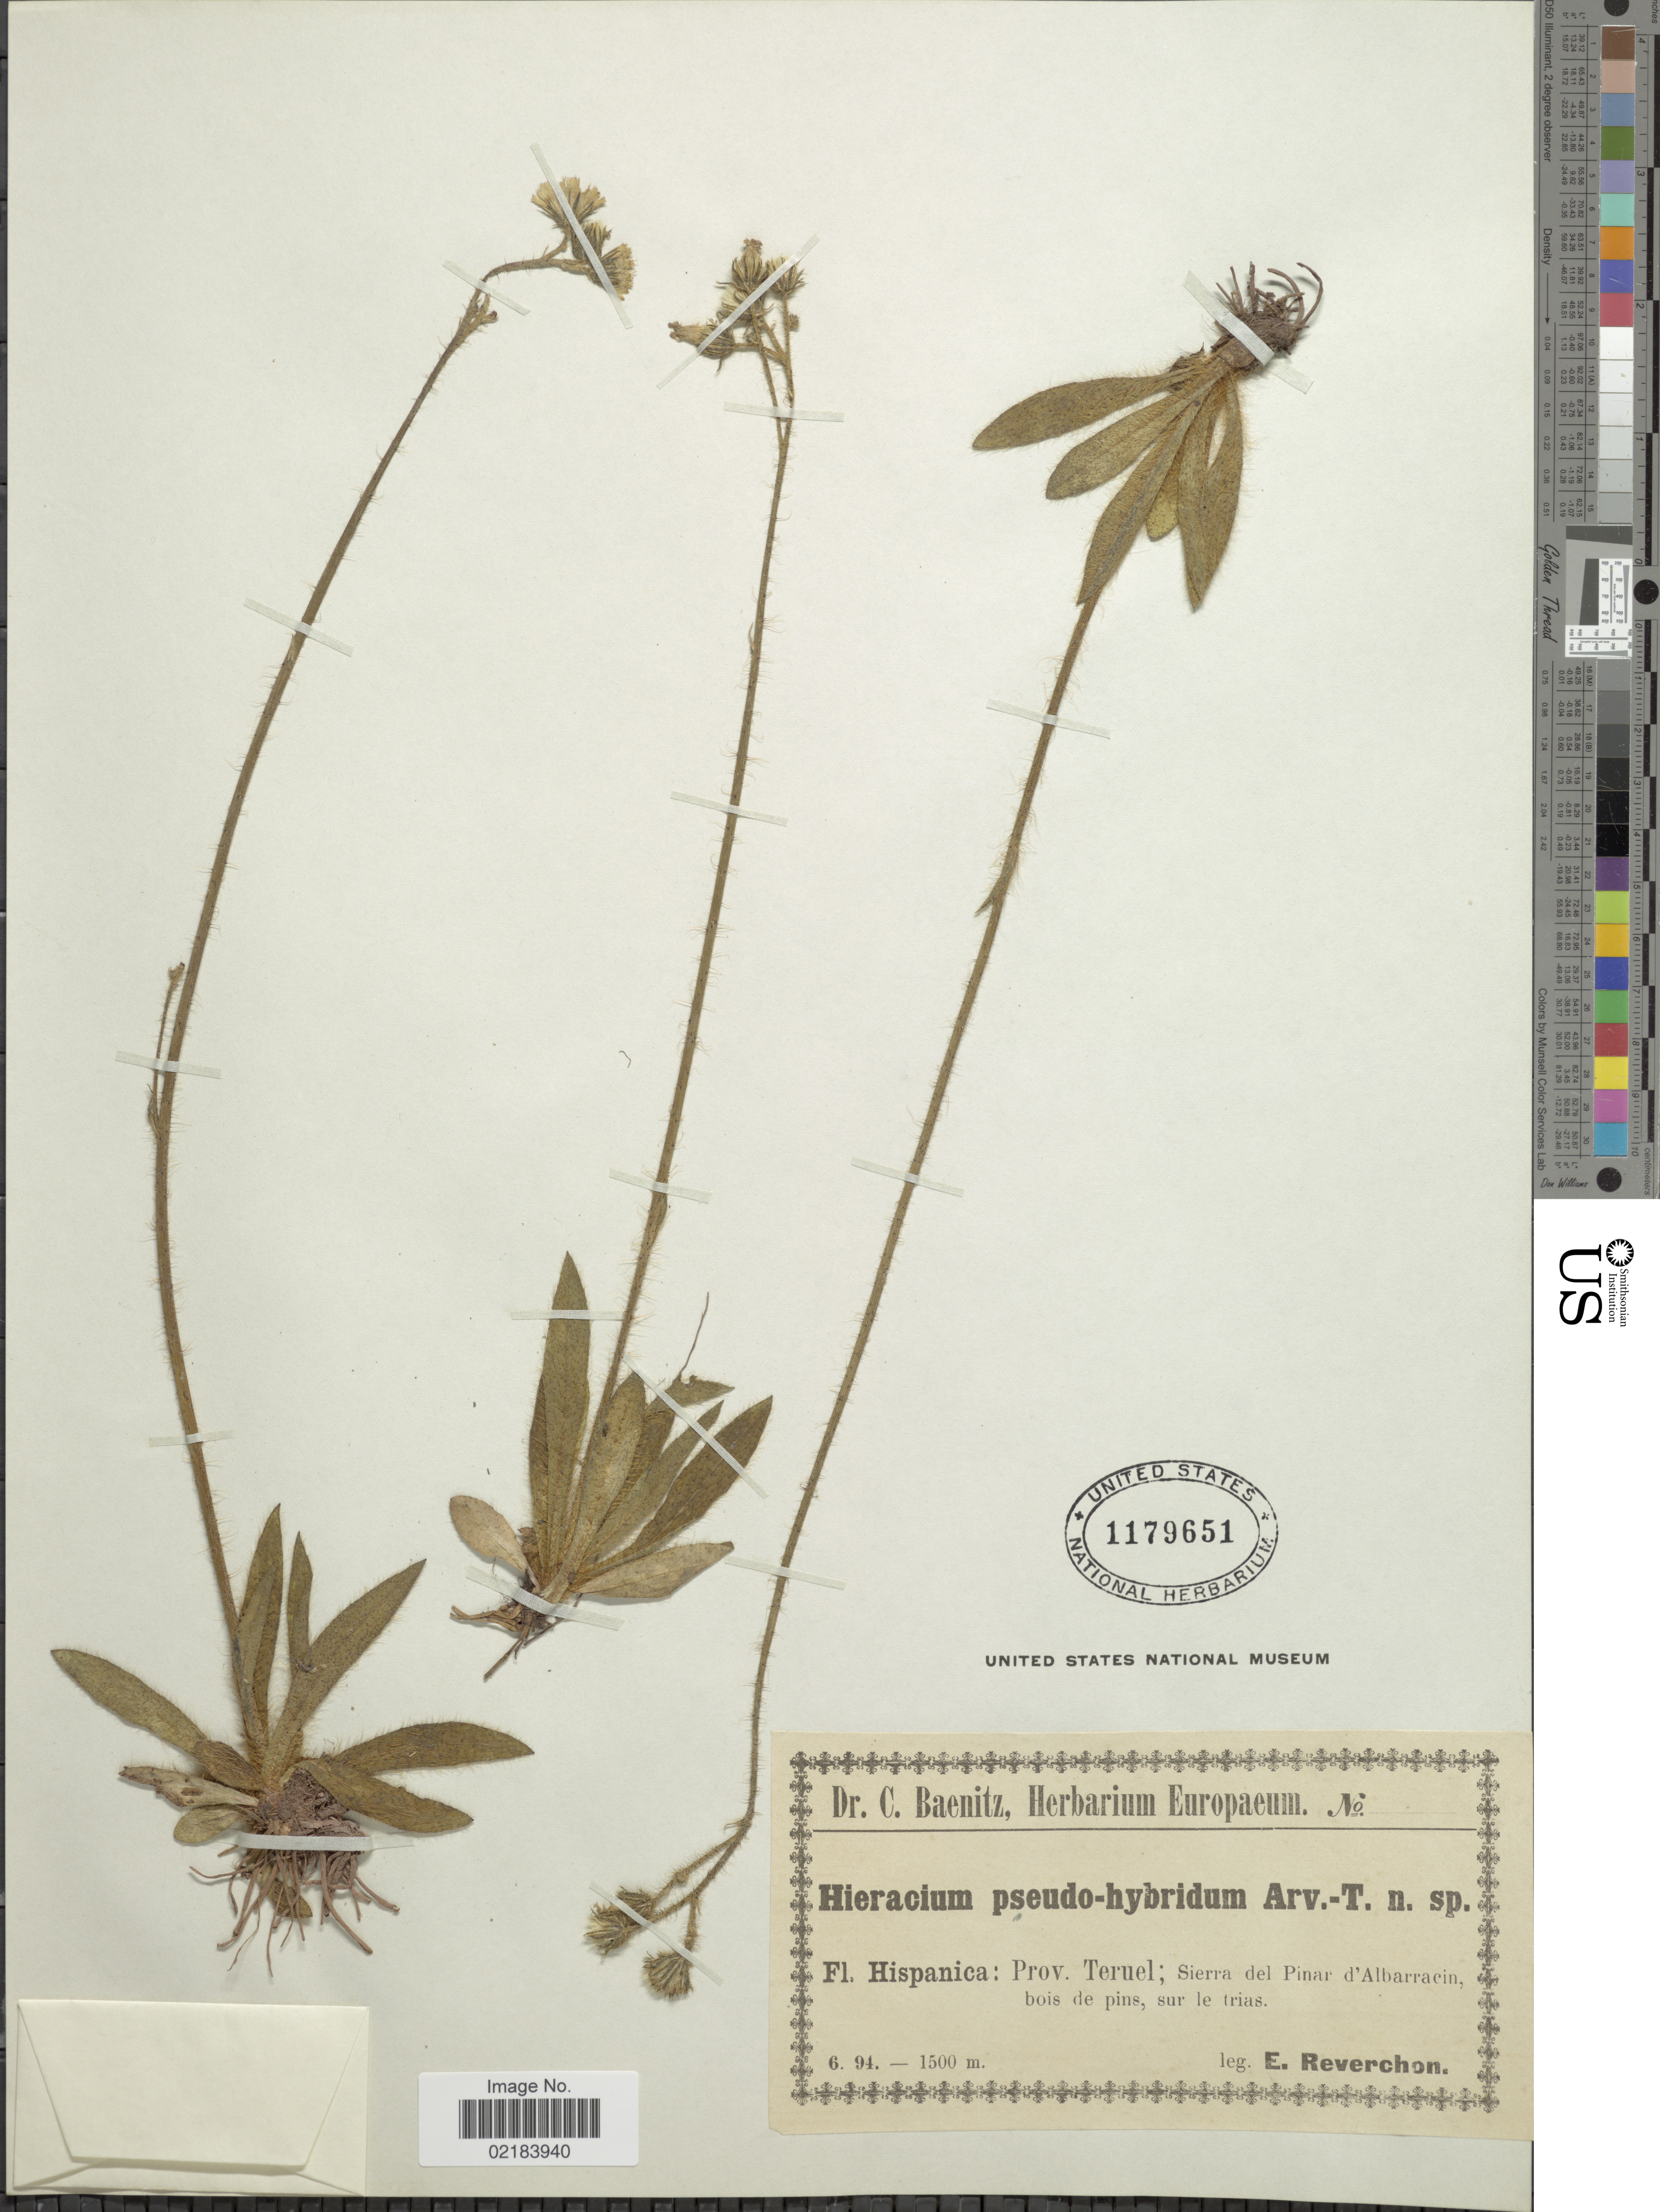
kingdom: Plantae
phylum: Tracheophyta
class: Magnoliopsida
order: Asterales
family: Asteraceae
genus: Pilosella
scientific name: Pilosella anchusoides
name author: Arvet-Touvet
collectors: E. Reverchon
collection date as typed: Transcribed d/m/y: /6/94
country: Spain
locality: Hispanica. Prov. Teruel; Sierra del Pinar d'Albarracin bois de pins, sur le trias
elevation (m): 1500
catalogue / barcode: US 1179651